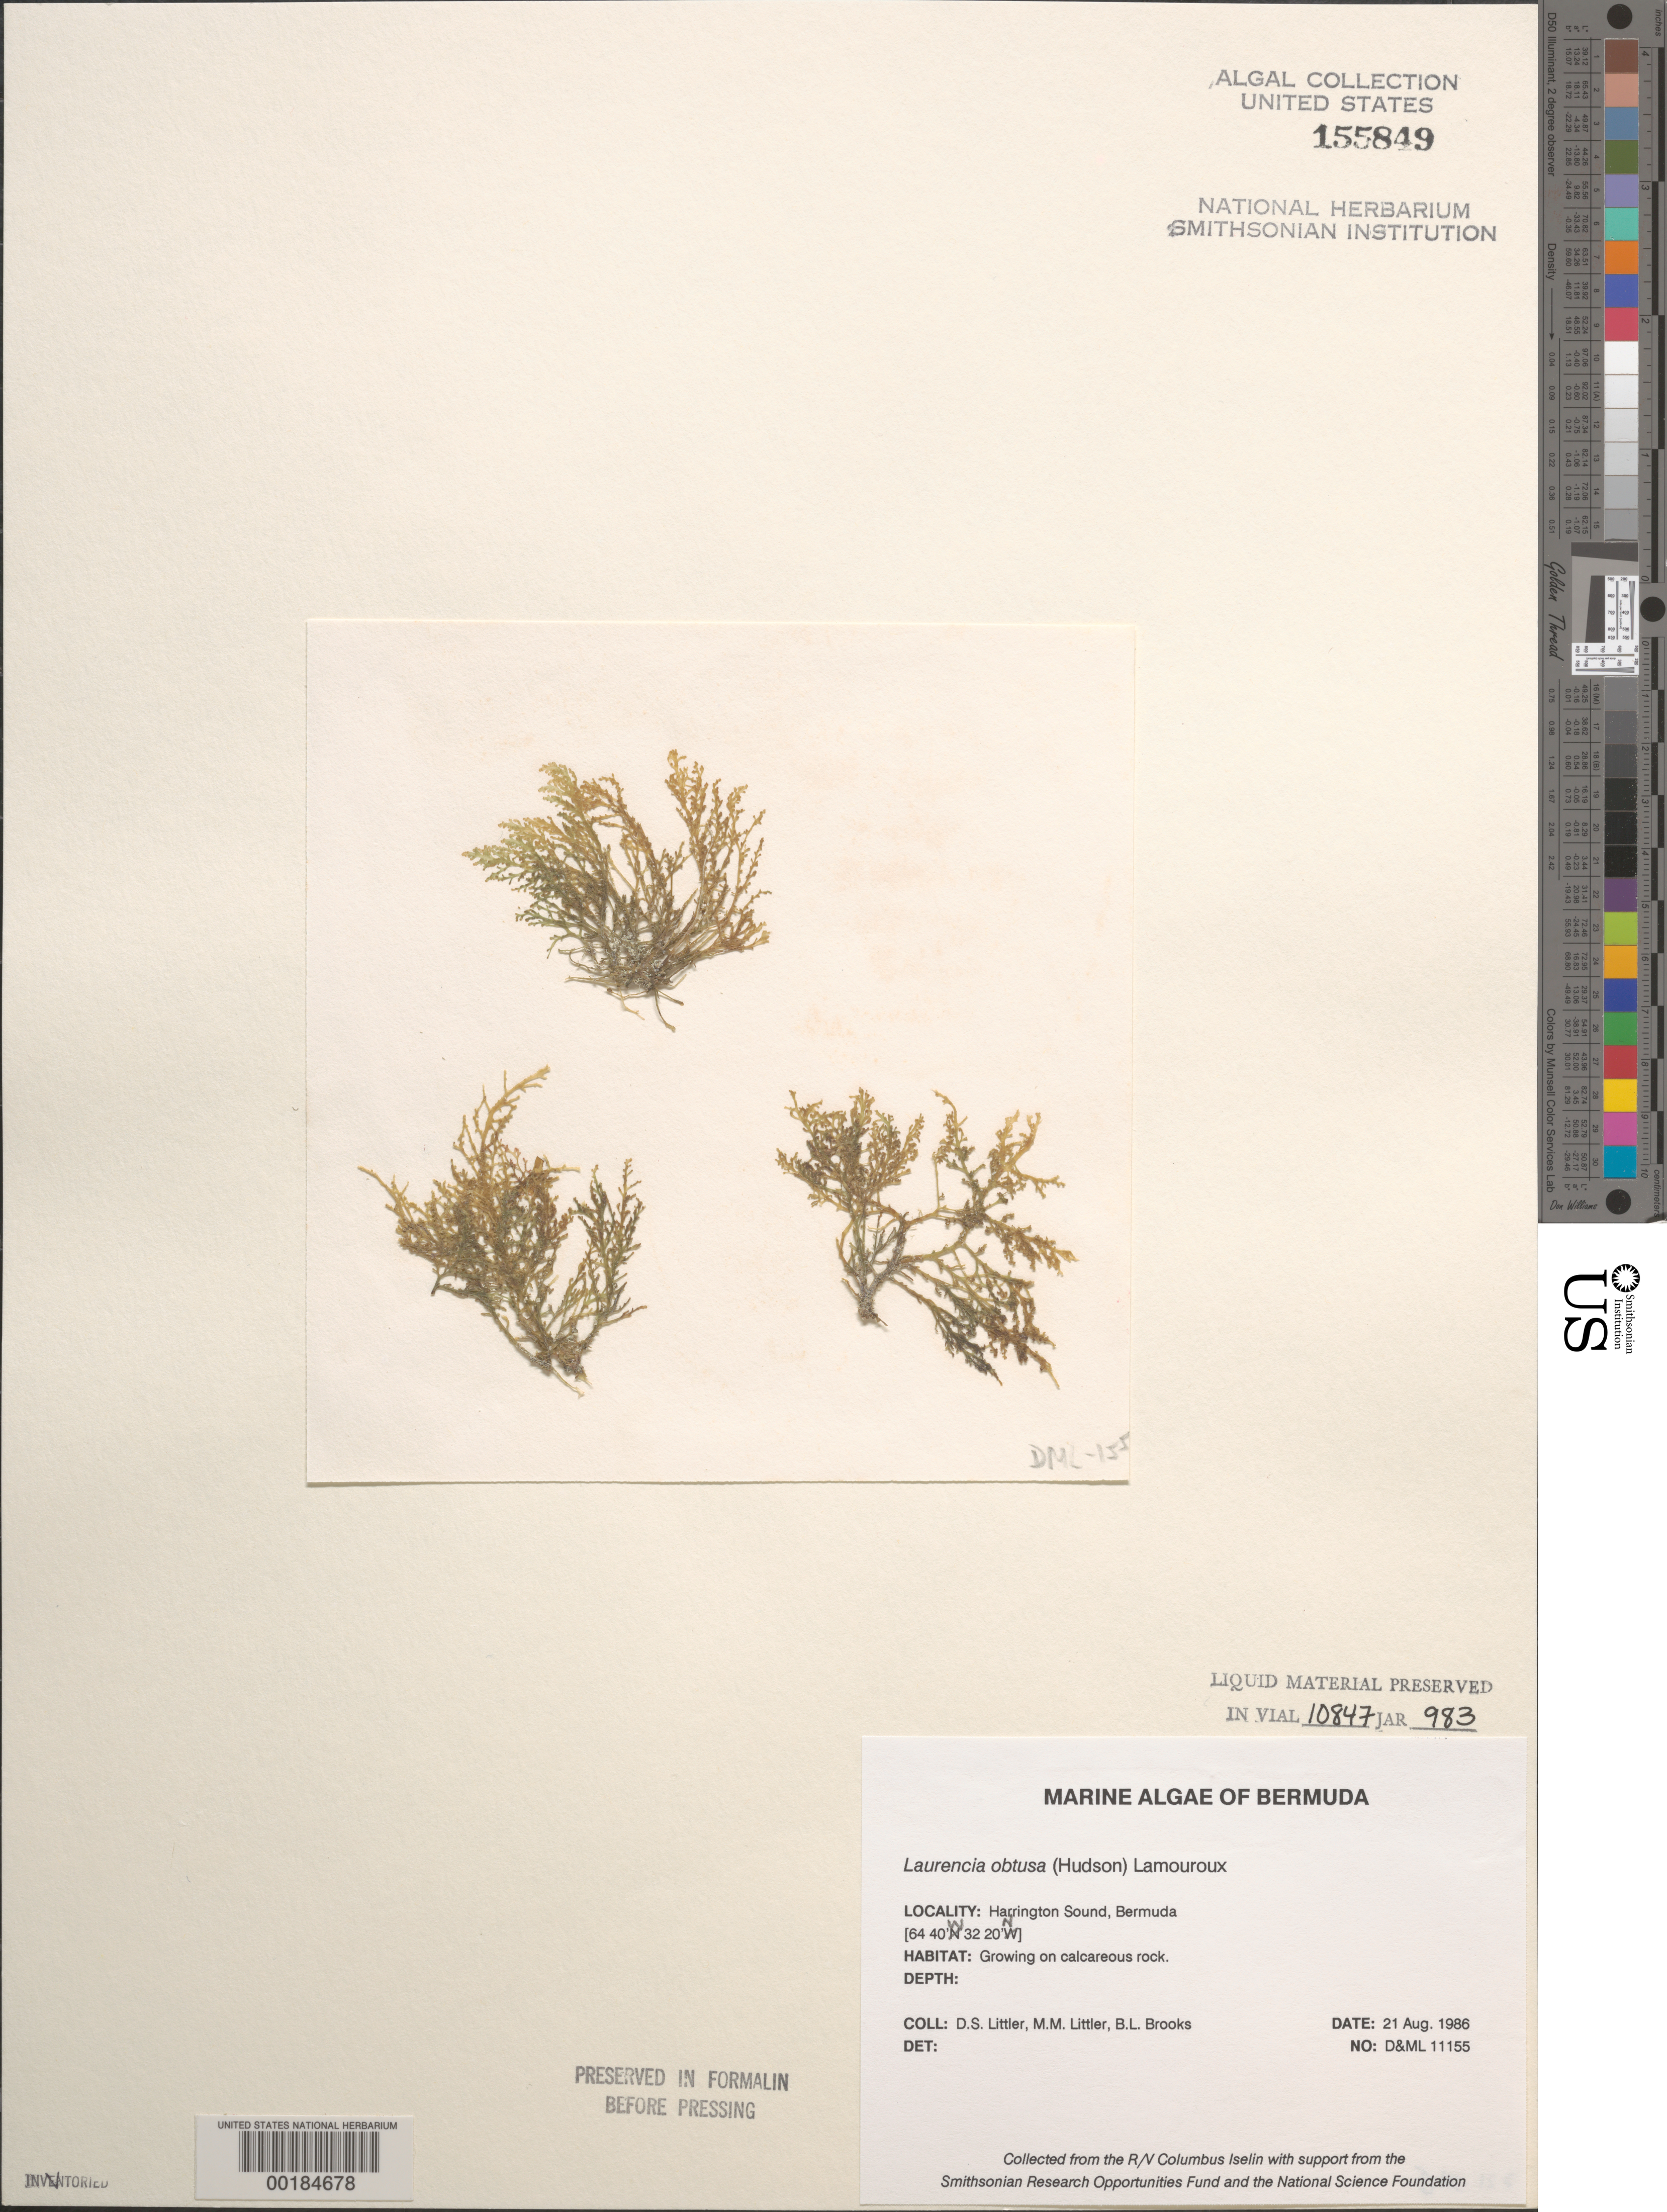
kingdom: Plantae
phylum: Rhodophyta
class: Florideophyceae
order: Ceramiales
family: Rhodomelaceae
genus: Laurencia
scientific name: Laurencia obtusa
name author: (Huds.) J.V.Lamouroux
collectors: D. S. Littler, M. M. Littler & B. Brooks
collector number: D&ML 11155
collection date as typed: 21 Aug 1986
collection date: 1986-08-21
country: Bermuda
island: Bermuda Island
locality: Harrington Sound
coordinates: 32 20' N, 64 40'W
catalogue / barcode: US 155849